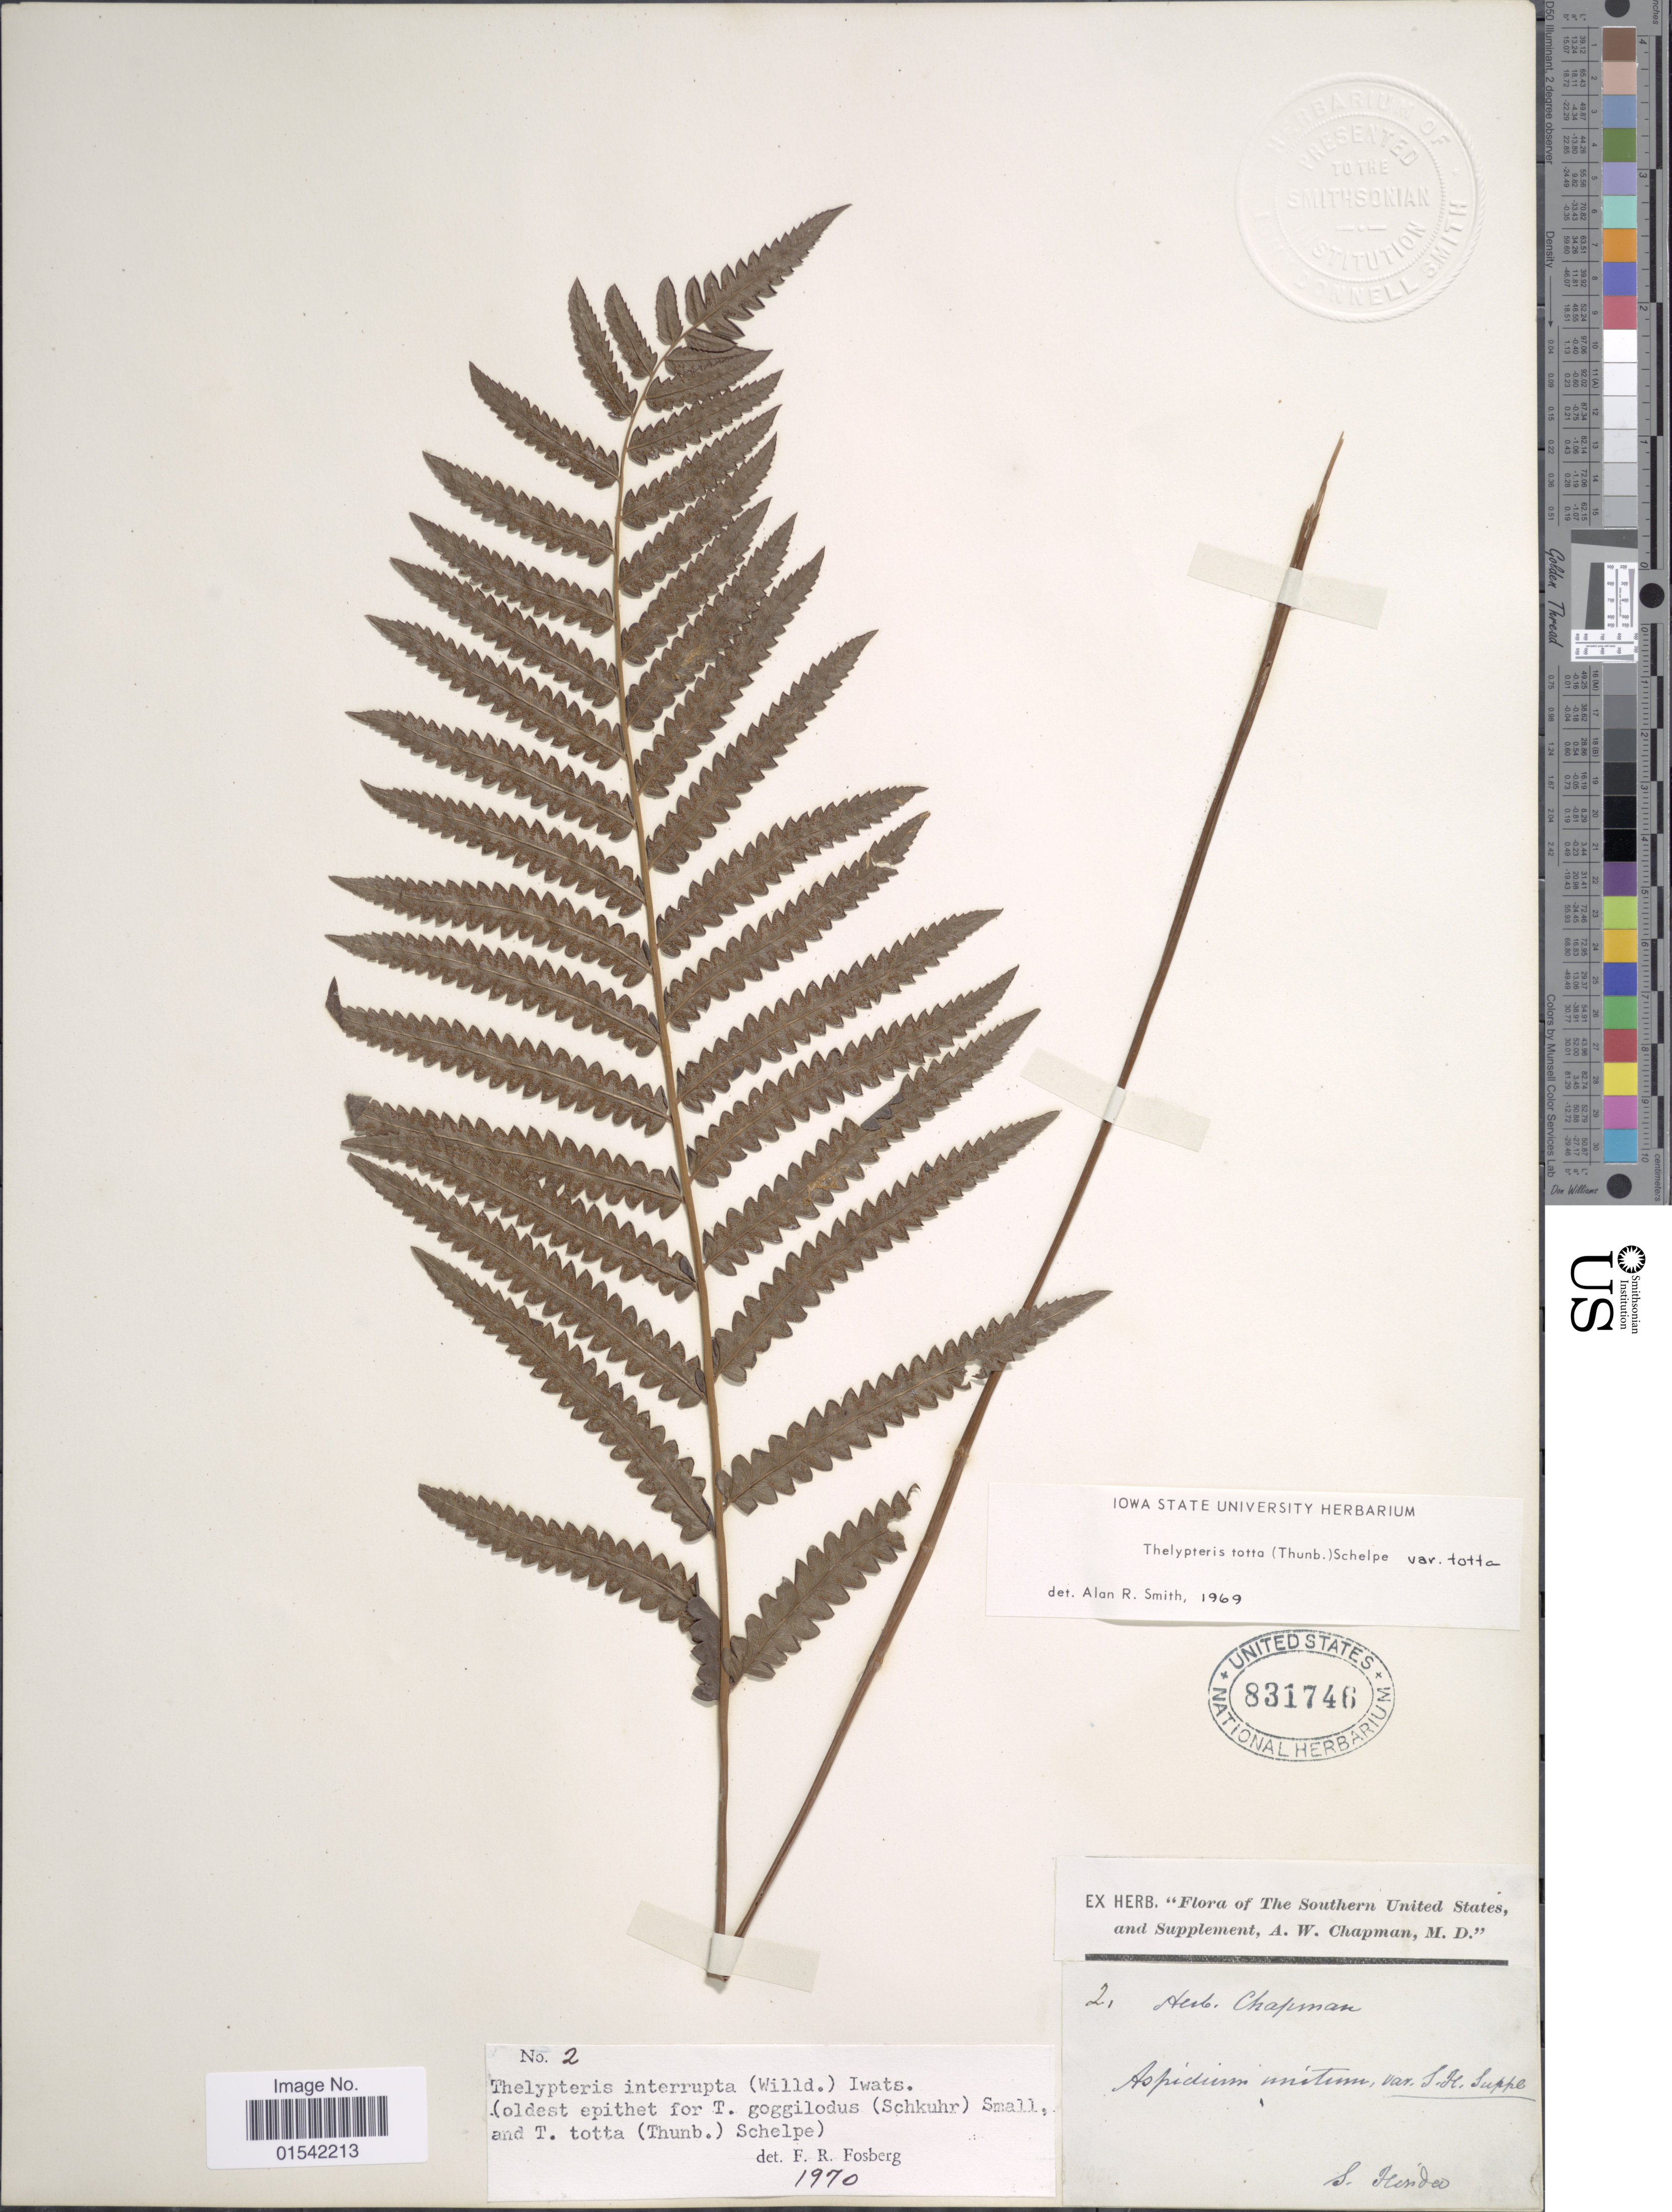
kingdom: Plantae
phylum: Tracheophyta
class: Polypodiopsida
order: Polypodiales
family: Thelypteridaceae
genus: Cyclosorus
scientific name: Cyclosorus interruptus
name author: (Willd.) H. Itô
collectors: A. W. Chapman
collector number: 2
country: United States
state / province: Florida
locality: S. Florida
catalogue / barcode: US 831746